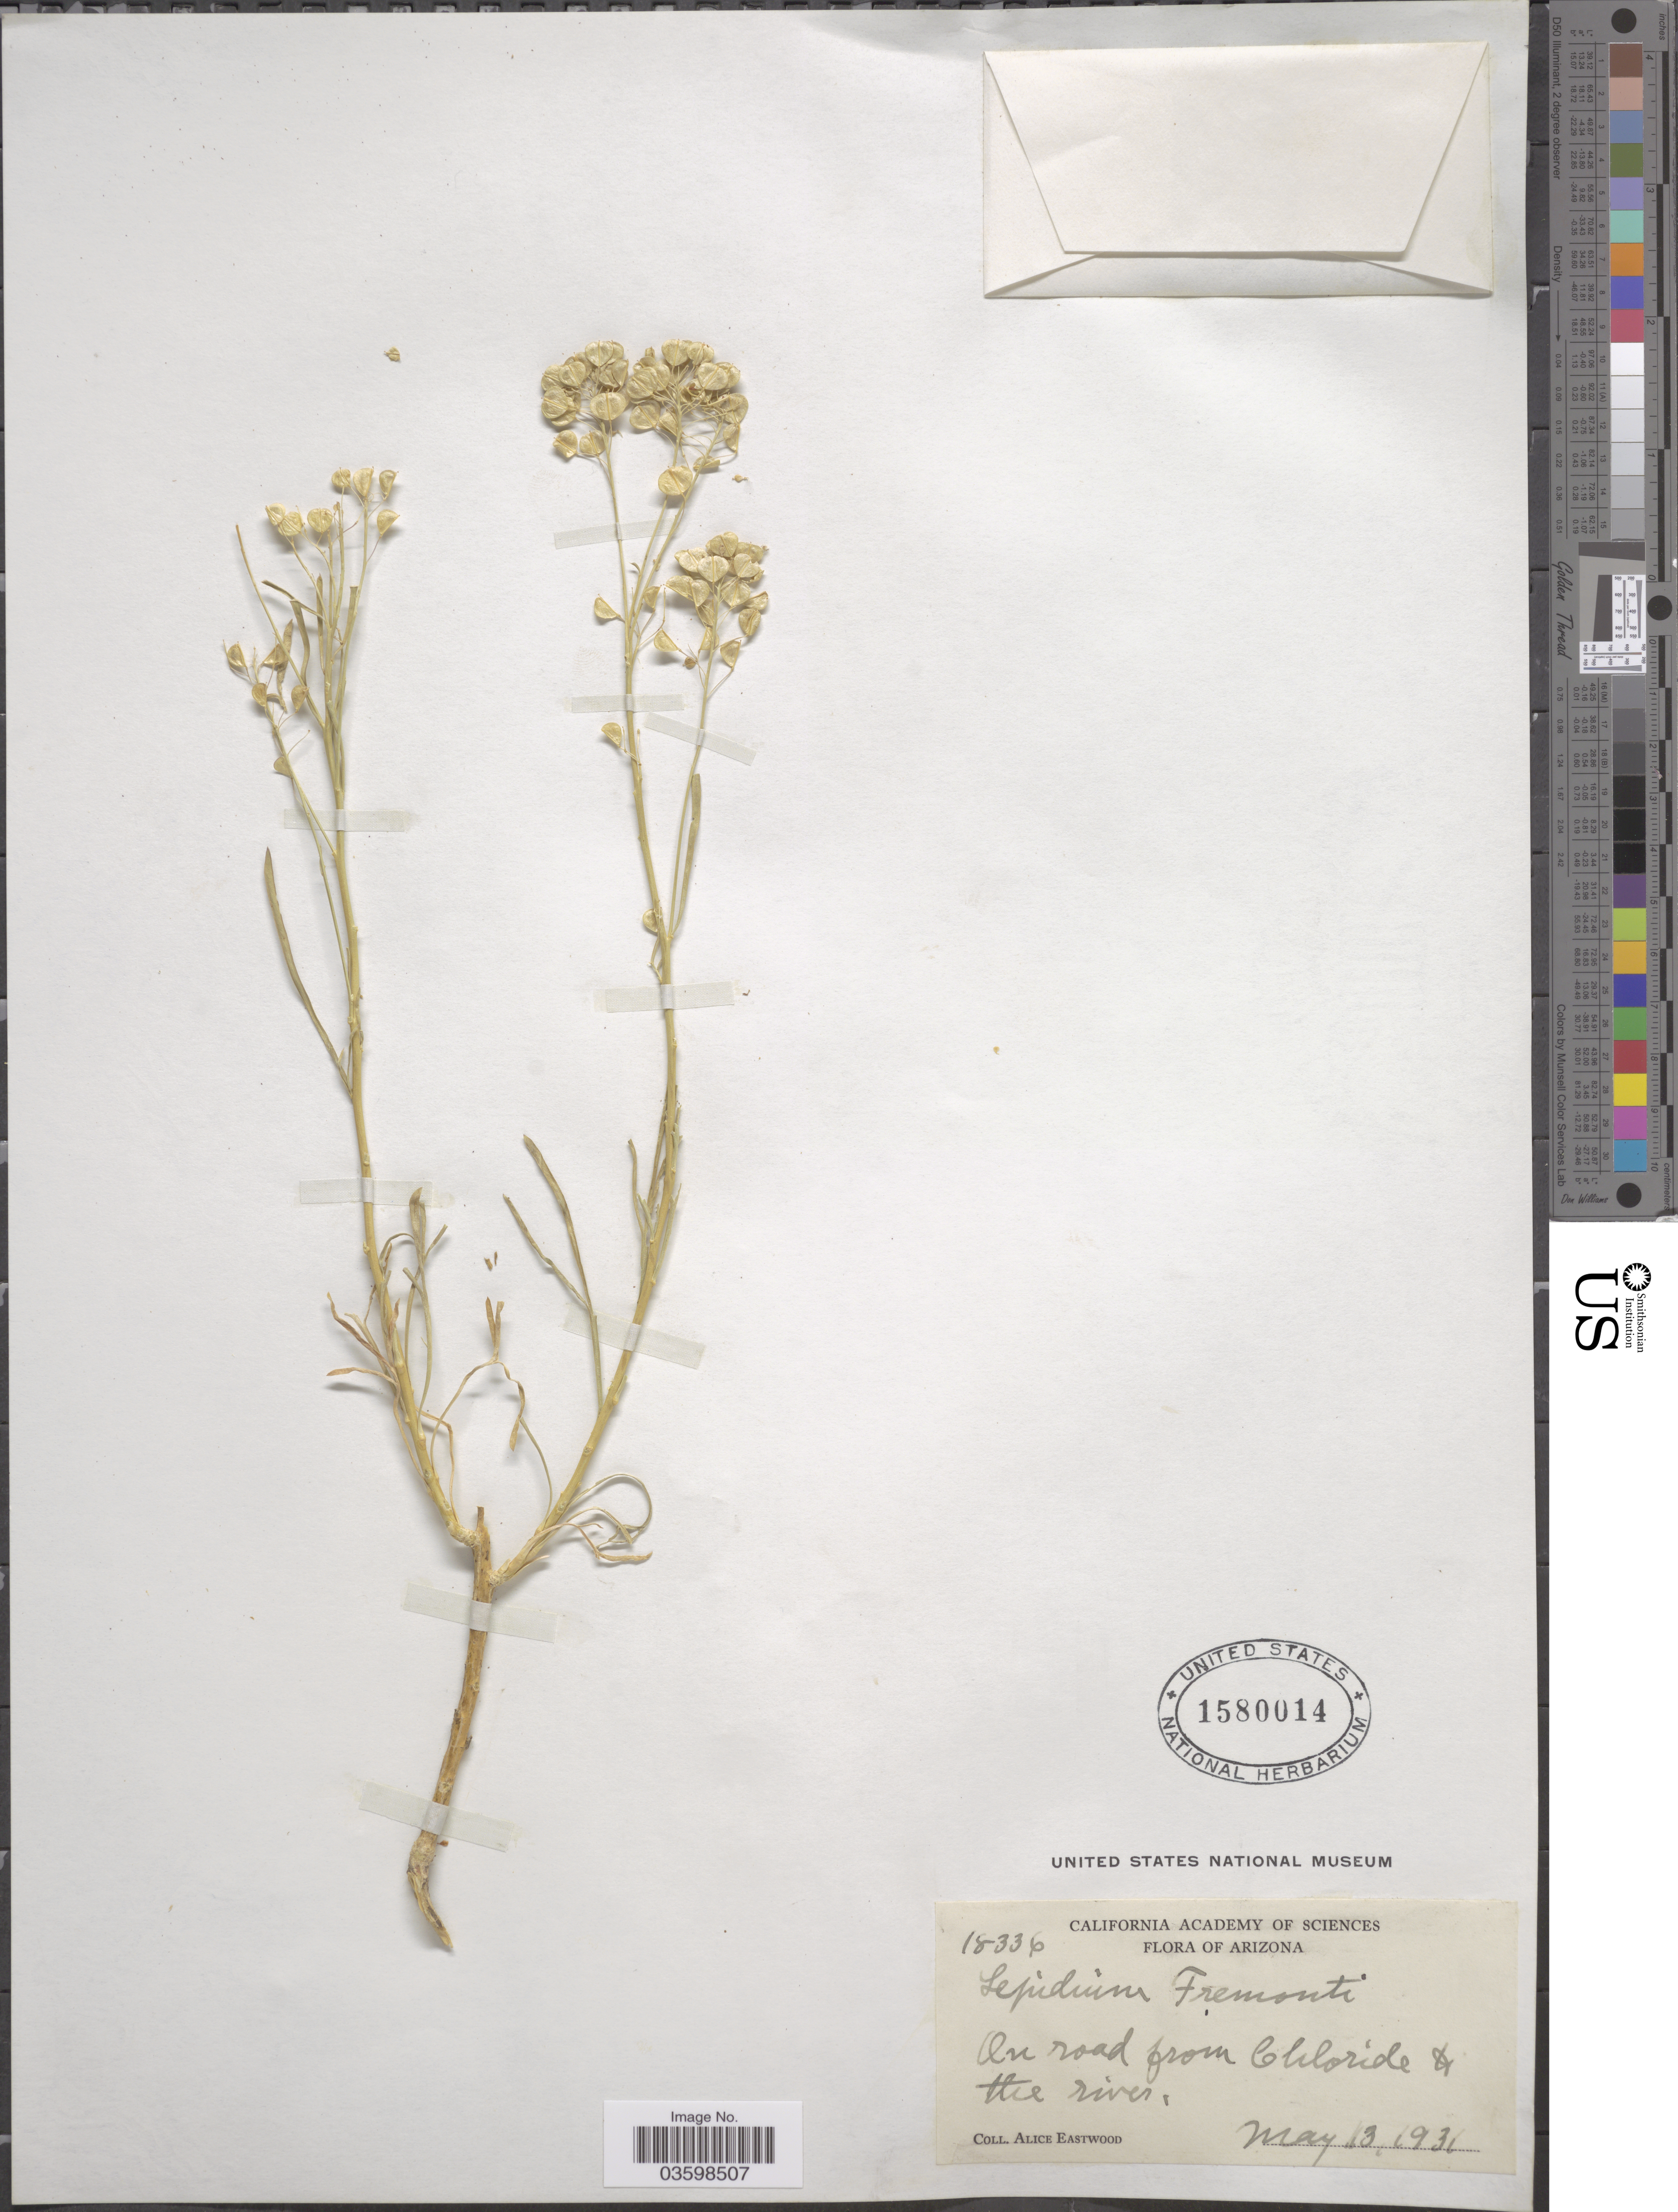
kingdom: Plantae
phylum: Tracheophyta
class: Magnoliopsida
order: Brassicales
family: Brassicaceae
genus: Lepidium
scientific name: Lepidium fremontii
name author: S. Watson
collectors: A. Eastwood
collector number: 18336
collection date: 1931-05-13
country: United States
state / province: Arizona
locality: On road from Chloride & the river.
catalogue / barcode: US 1580014